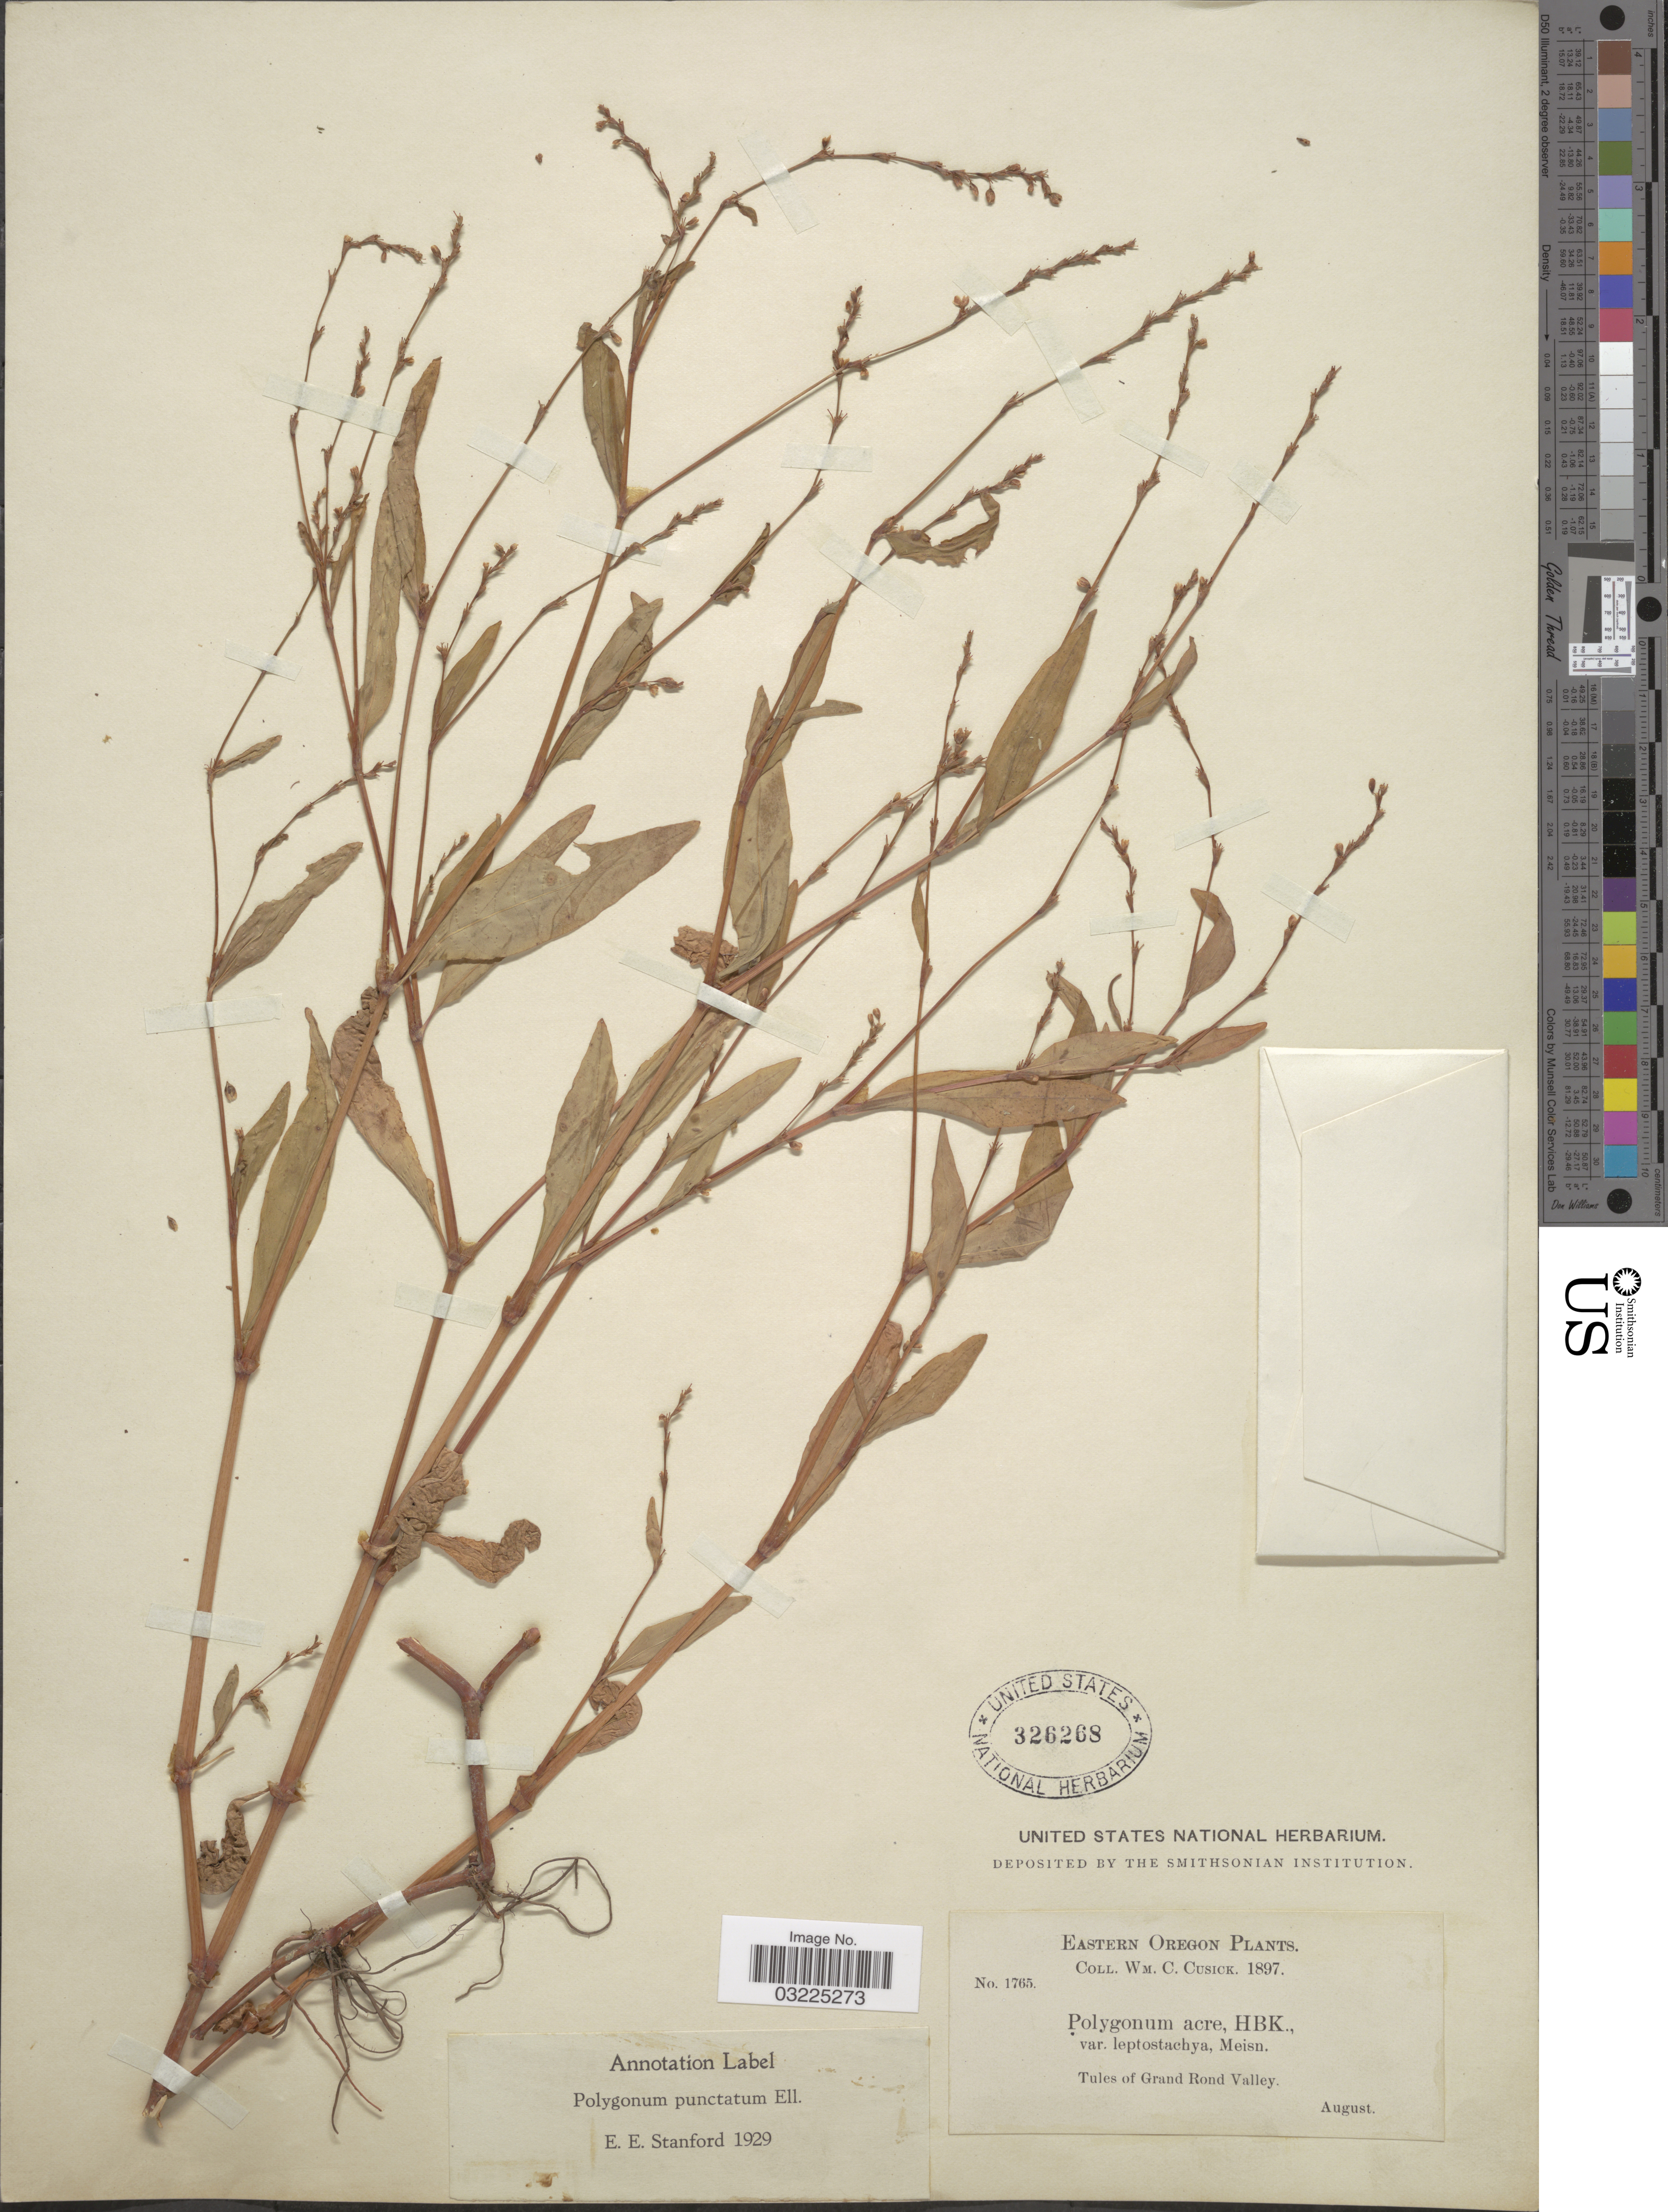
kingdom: Plantae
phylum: Tracheophyta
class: Magnoliopsida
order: Caryophyllales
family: Polygonaceae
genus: Persicaria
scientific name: Persicaria punctata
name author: (Elliott) Small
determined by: Atha, D. E.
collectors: W. C. Cusick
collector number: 1765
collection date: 1897-08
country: United States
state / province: Oregon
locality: Eastern Oregon. Tules of Grand Rond Valley.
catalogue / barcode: US 326268